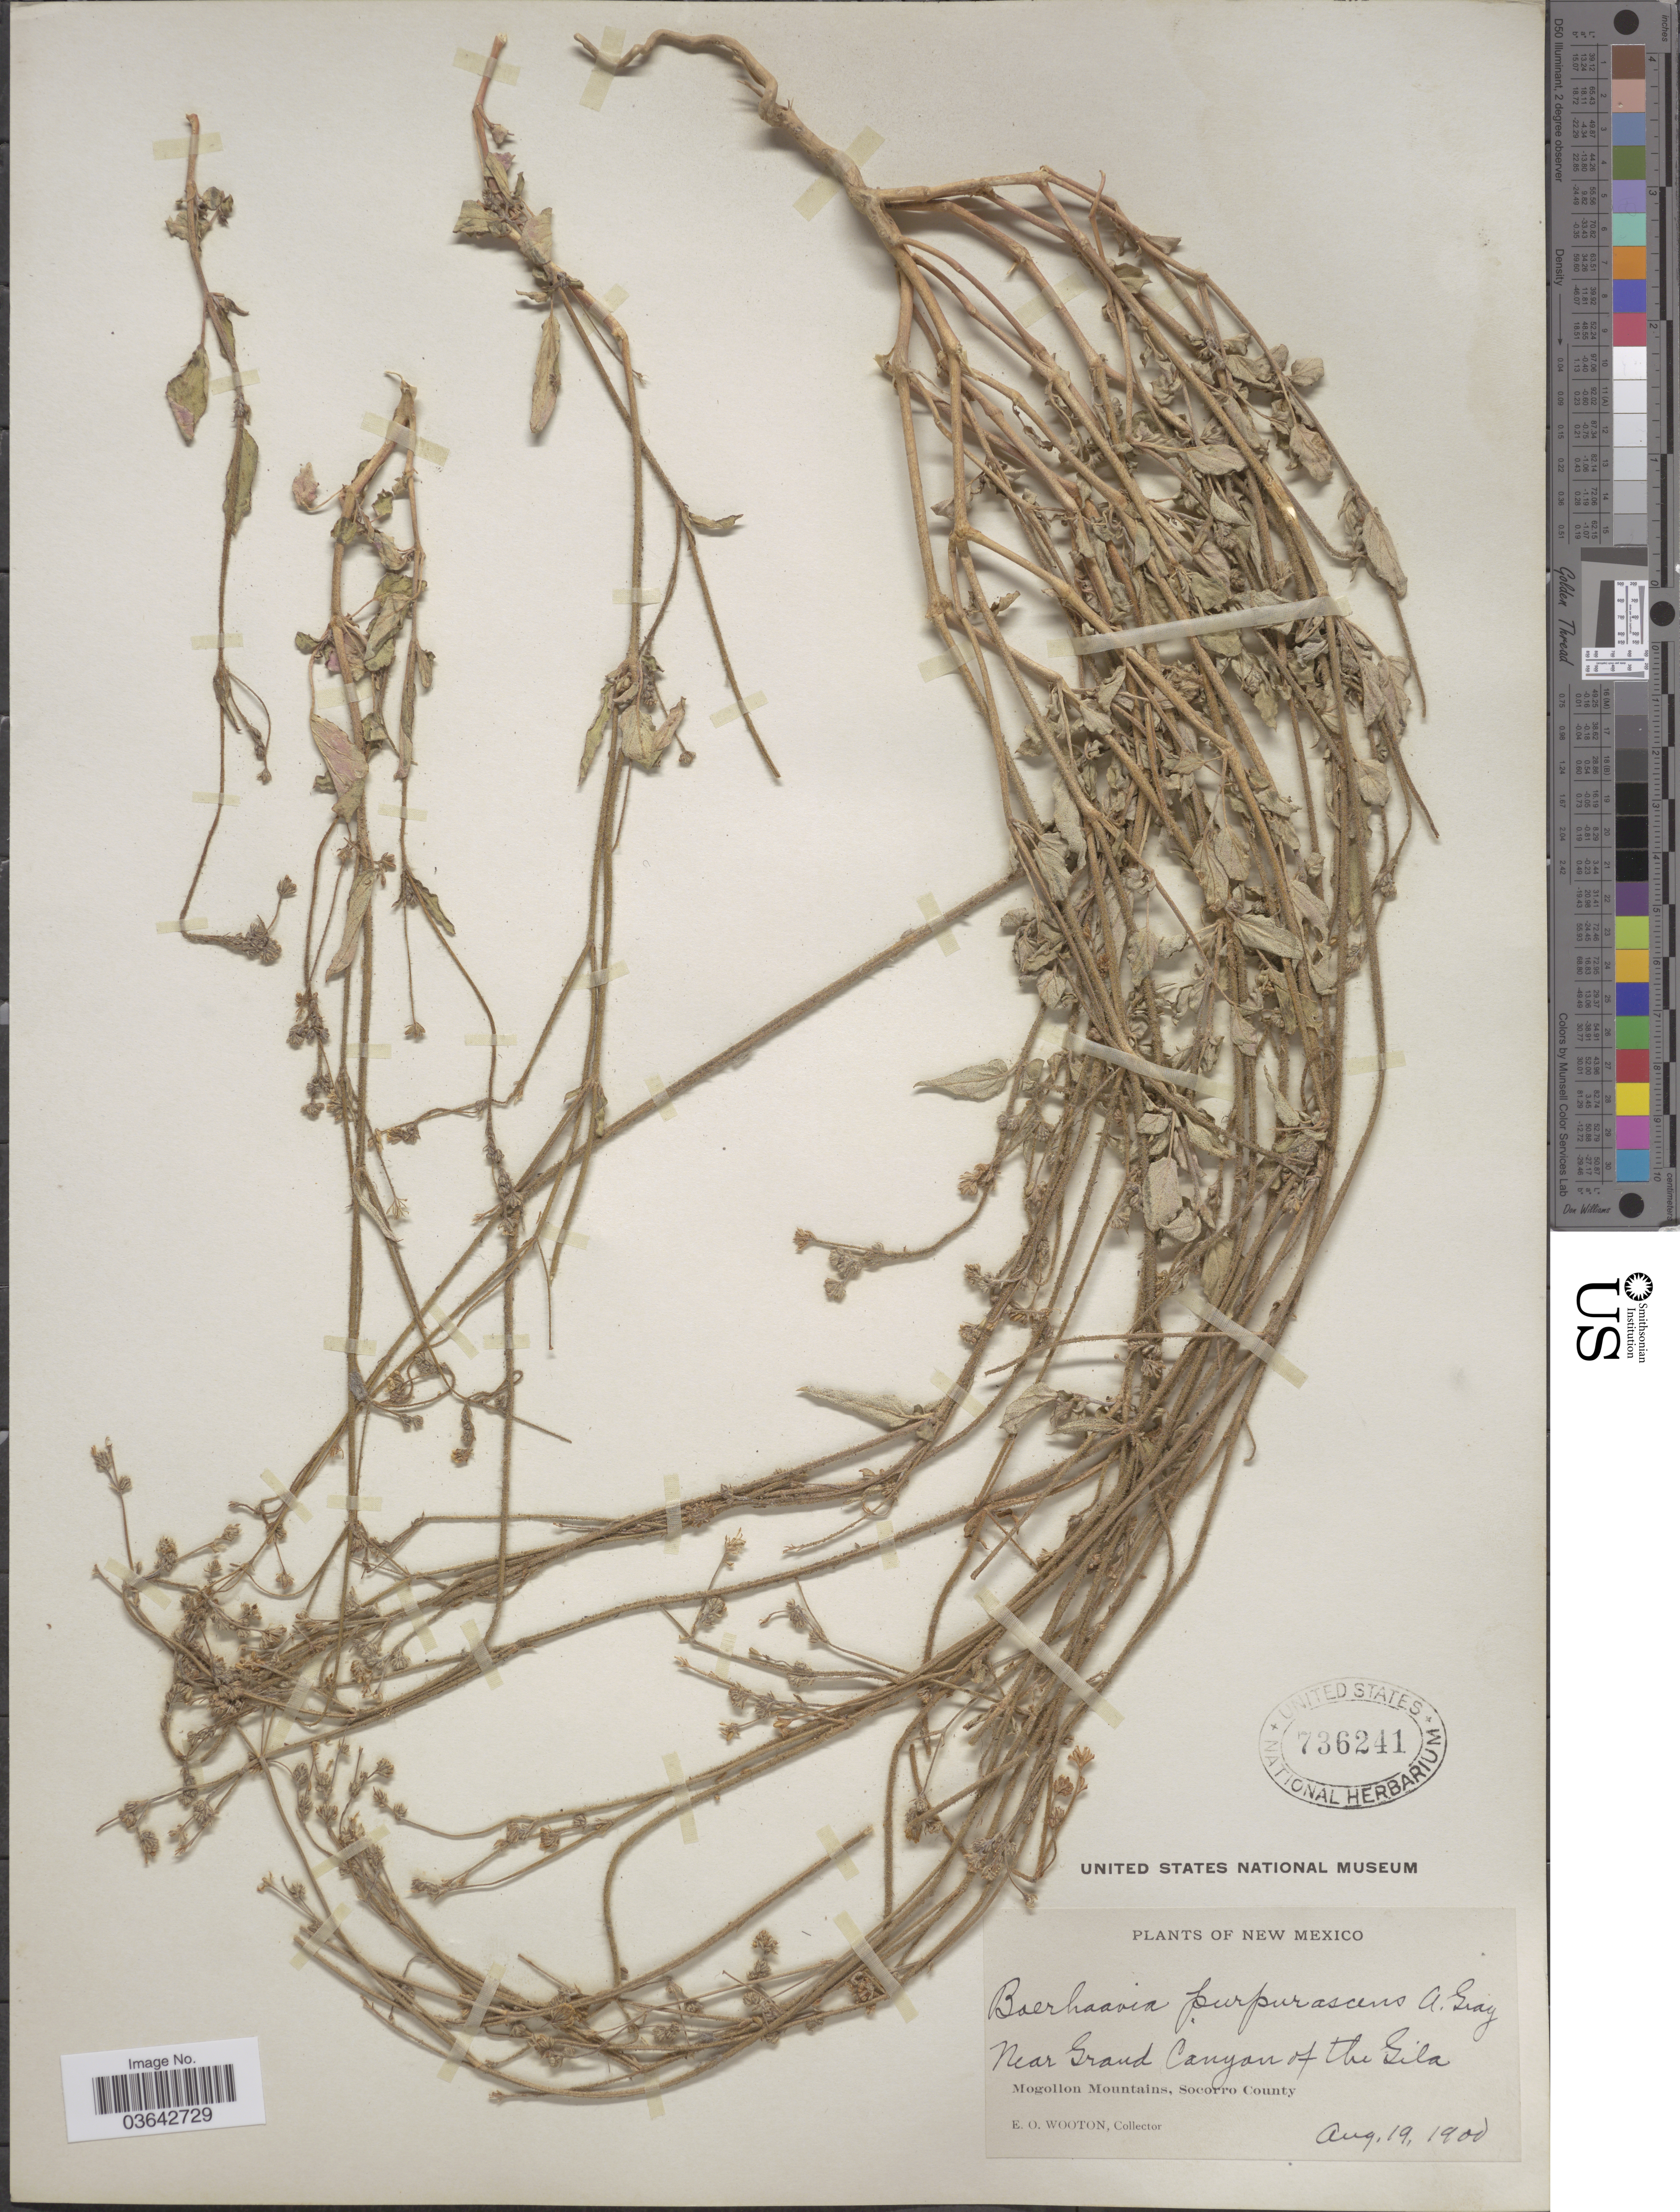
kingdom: Plantae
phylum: Tracheophyta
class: Magnoliopsida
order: Caryophyllales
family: Nyctaginaceae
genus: Boerhavia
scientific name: Boerhavia purpurascens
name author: A. Gray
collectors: E. O. Wooton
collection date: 1900-08-19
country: United States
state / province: New Mexico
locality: Near Grand Canyon of the Gila. Mogollon Mountains, Socorro County.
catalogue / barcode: US 736241